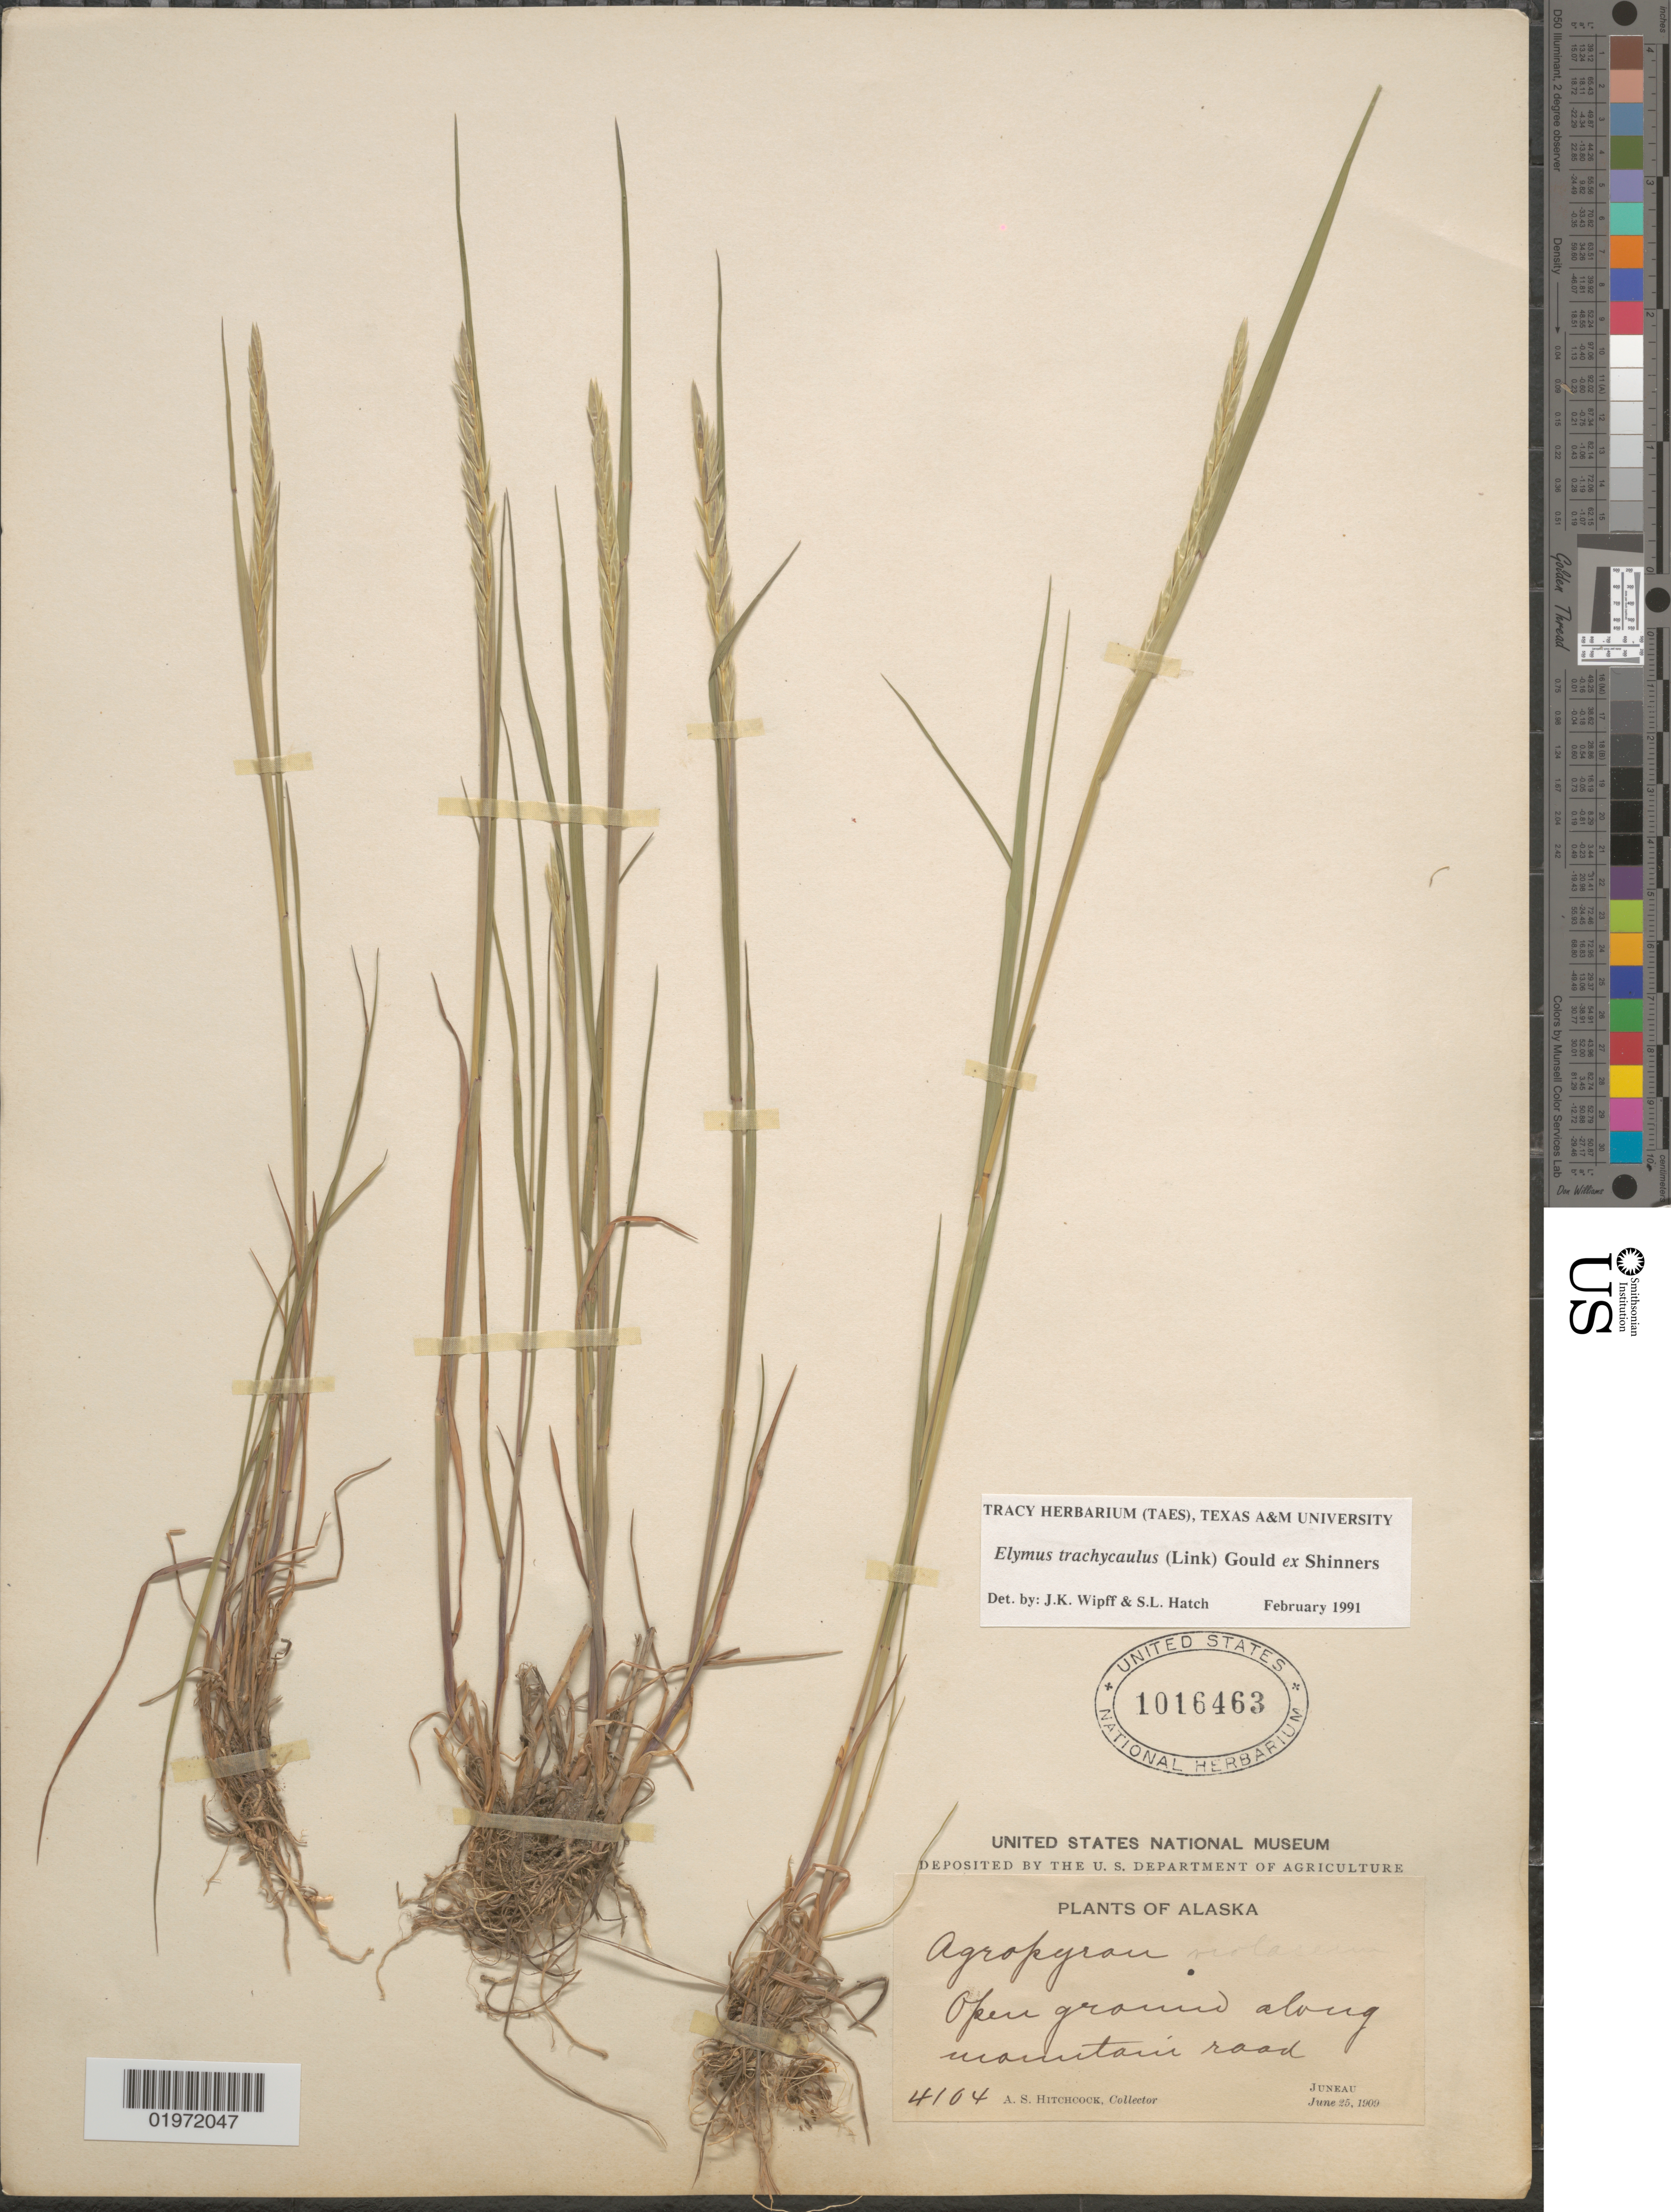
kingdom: Plantae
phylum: Tracheophyta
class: Liliopsida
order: Poales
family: Poaceae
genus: Elymus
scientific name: Elymus trachycaulus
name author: (Link) Gould ex Shinners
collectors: A. S. Hitchcock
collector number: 4104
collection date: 1909-06-25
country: United States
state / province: Alaska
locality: Open ground along mountain road Juneau.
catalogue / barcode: US 1016463